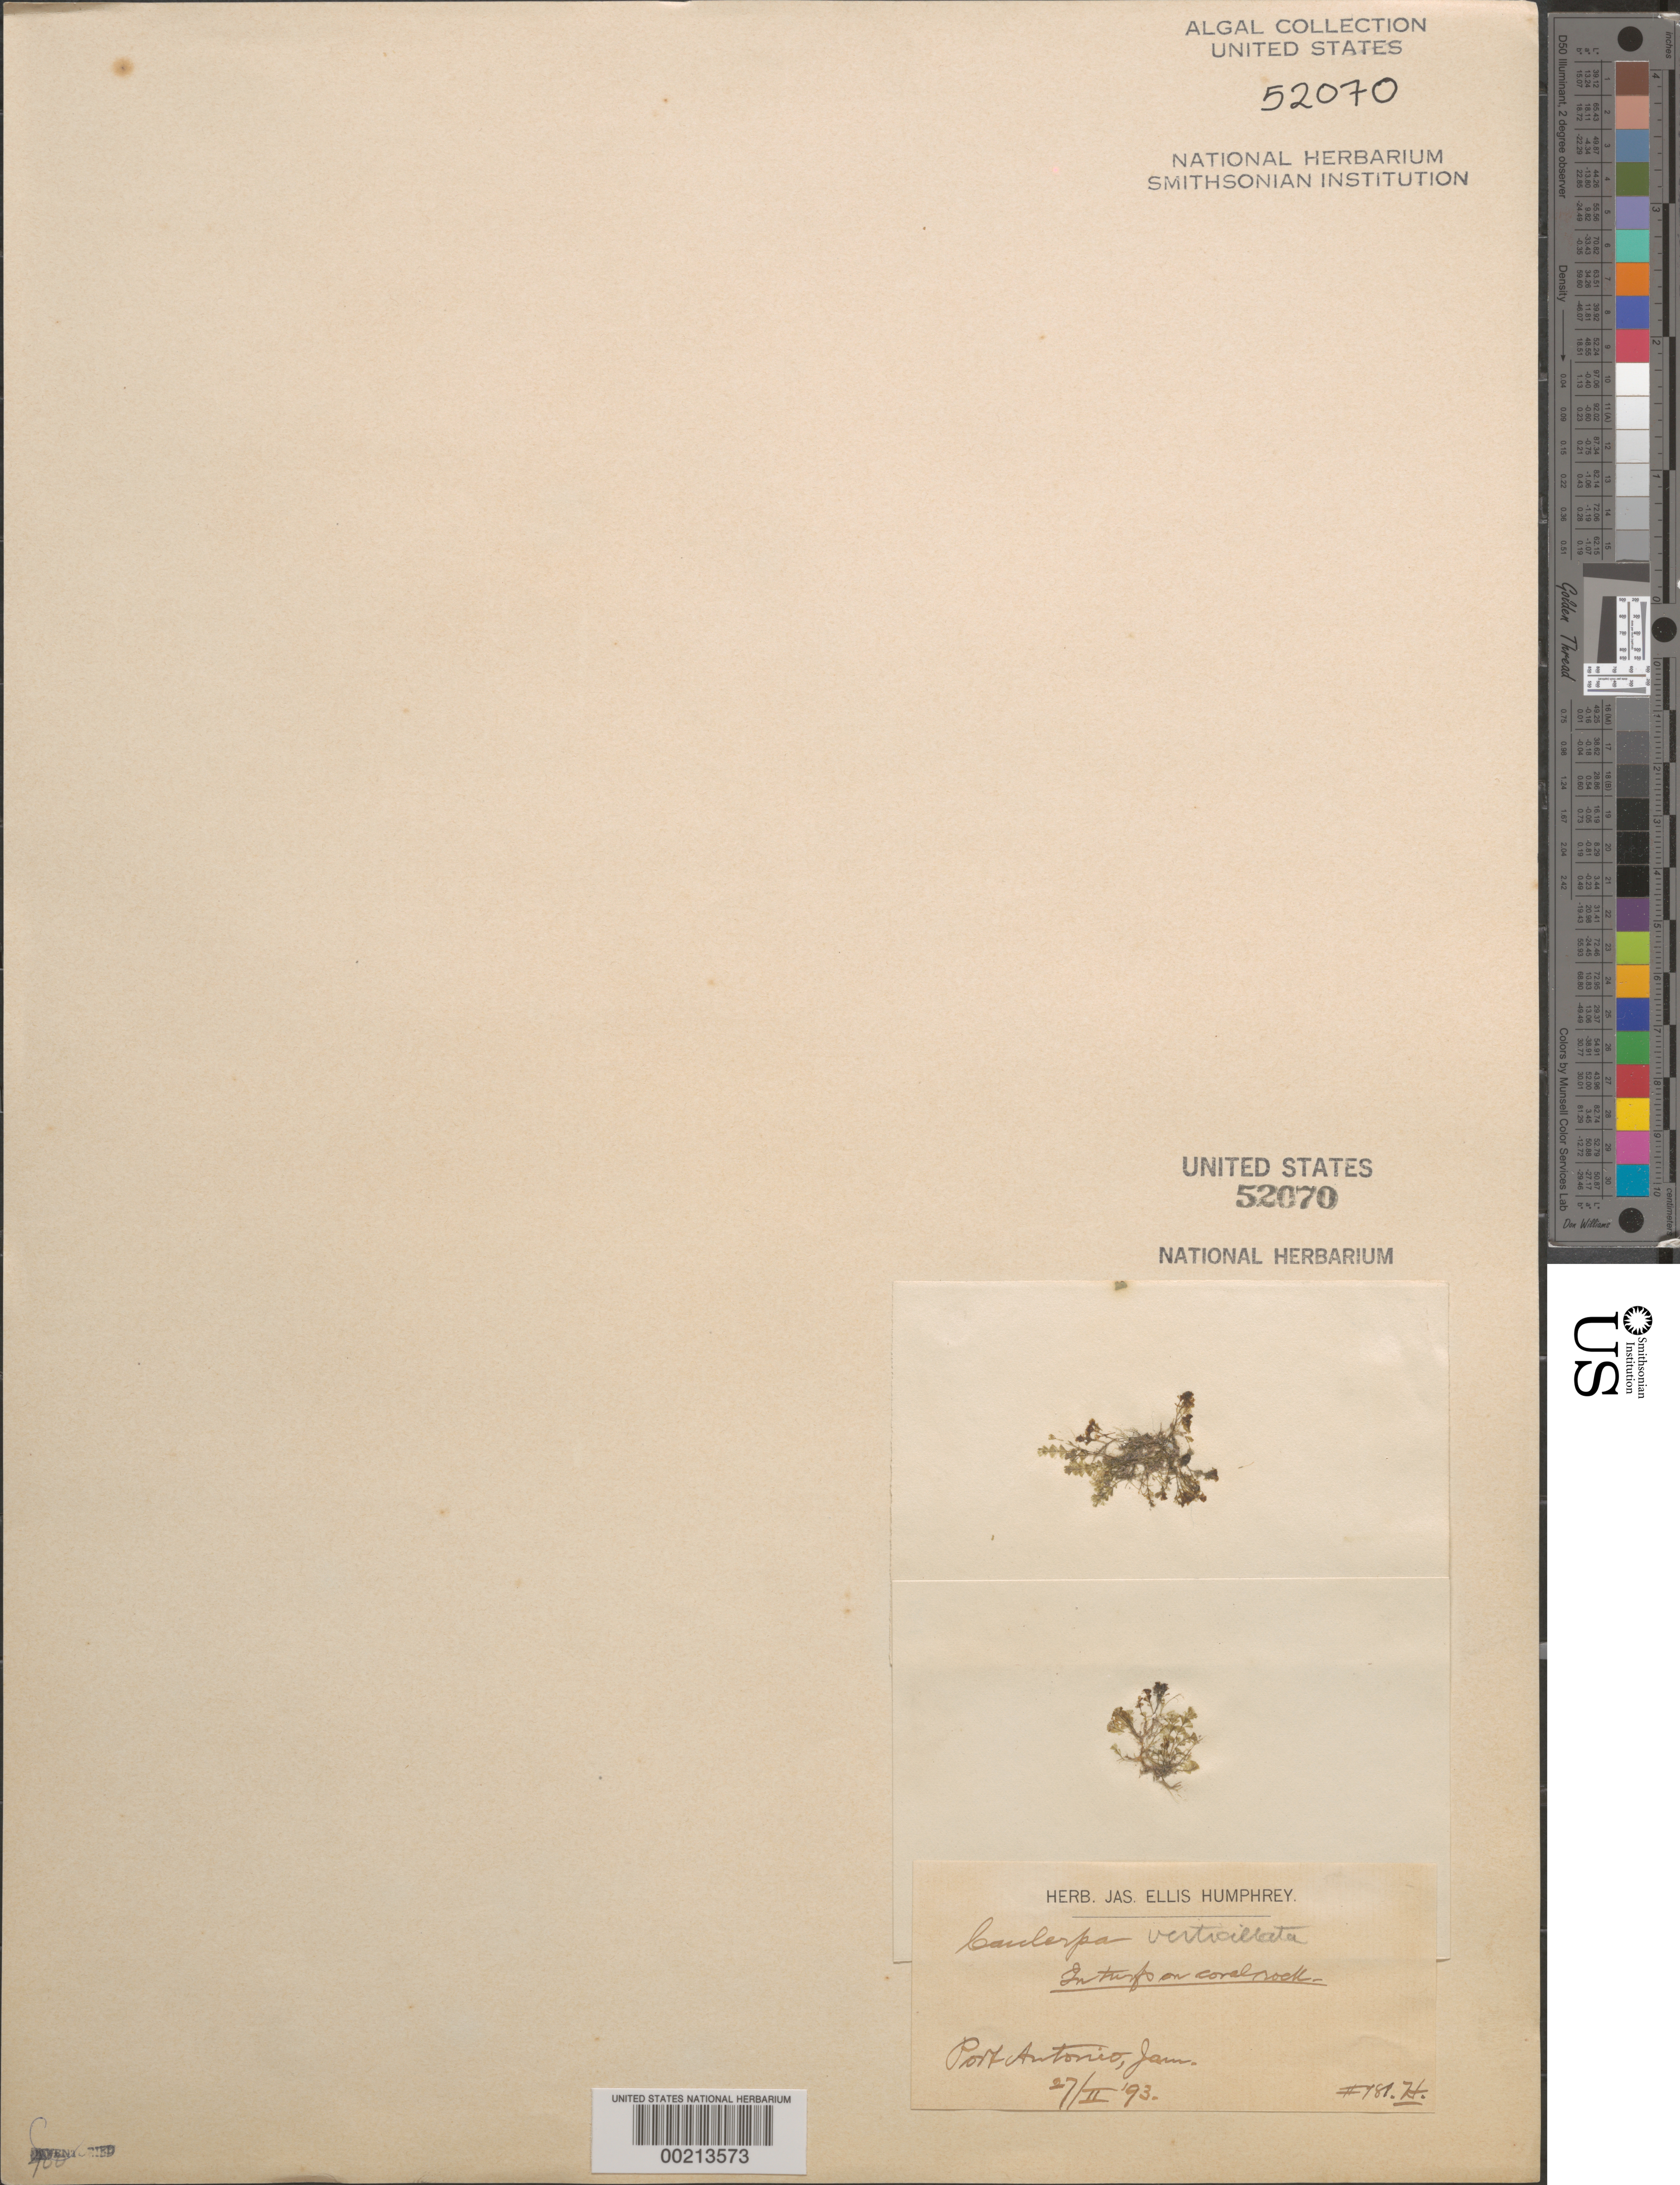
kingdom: Plantae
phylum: Chlorophyta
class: Ulvophyceae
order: Bryopsidales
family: Caulerpaceae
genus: Caulerpa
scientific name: Caulerpa verticillata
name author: J. Agardh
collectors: J. Humphrey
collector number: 181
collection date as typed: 27 Feb 1893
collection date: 1893-02-27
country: Jamaica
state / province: Portland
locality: Port antonio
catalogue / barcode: US 52070